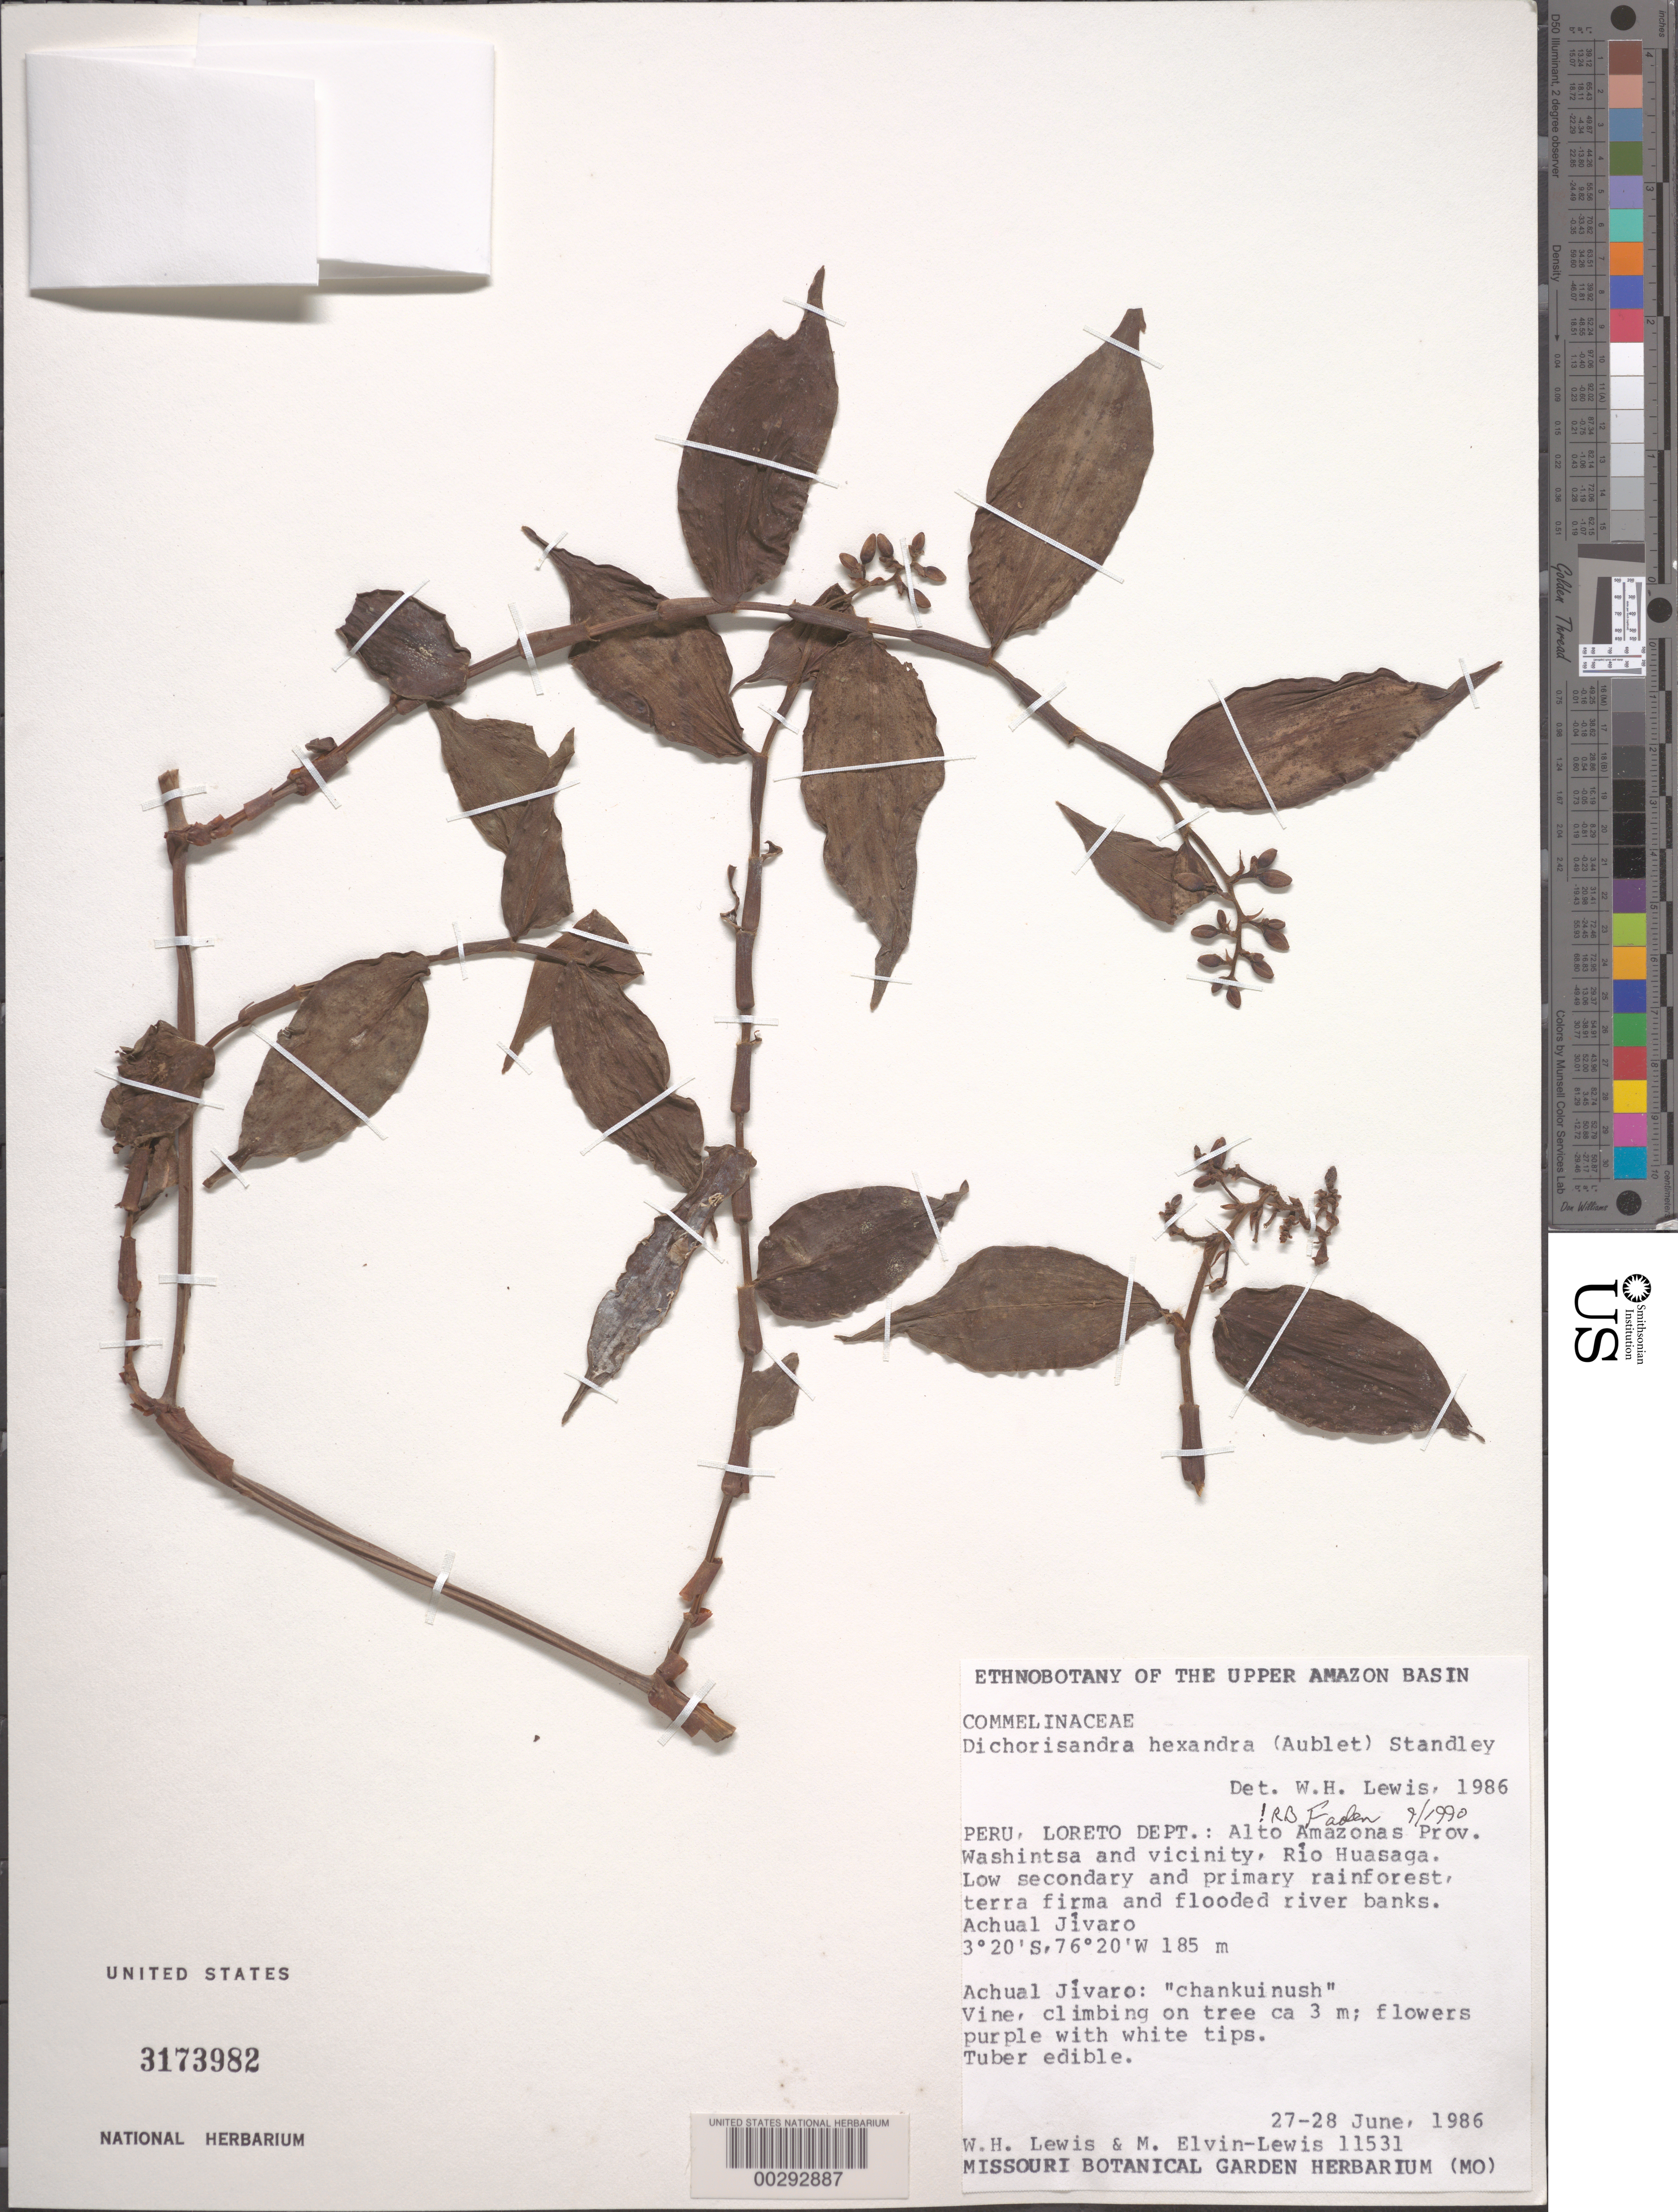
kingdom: Plantae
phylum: Tracheophyta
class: Liliopsida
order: Commelinales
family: Commelinaceae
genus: Dichorisandra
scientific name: Dichorisandra hexandra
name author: (Aubl.) Standl.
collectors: W. H. Lewis & M. Elvin-Lewis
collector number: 11531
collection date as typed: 27 Jun 1986 to 28 Jun 1986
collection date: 1986-06-27/1986-06-28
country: Peru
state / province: Loreto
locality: Washintsa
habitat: Low secondary and primary rainforest, terra firma and flooded river banks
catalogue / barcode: US 3173982